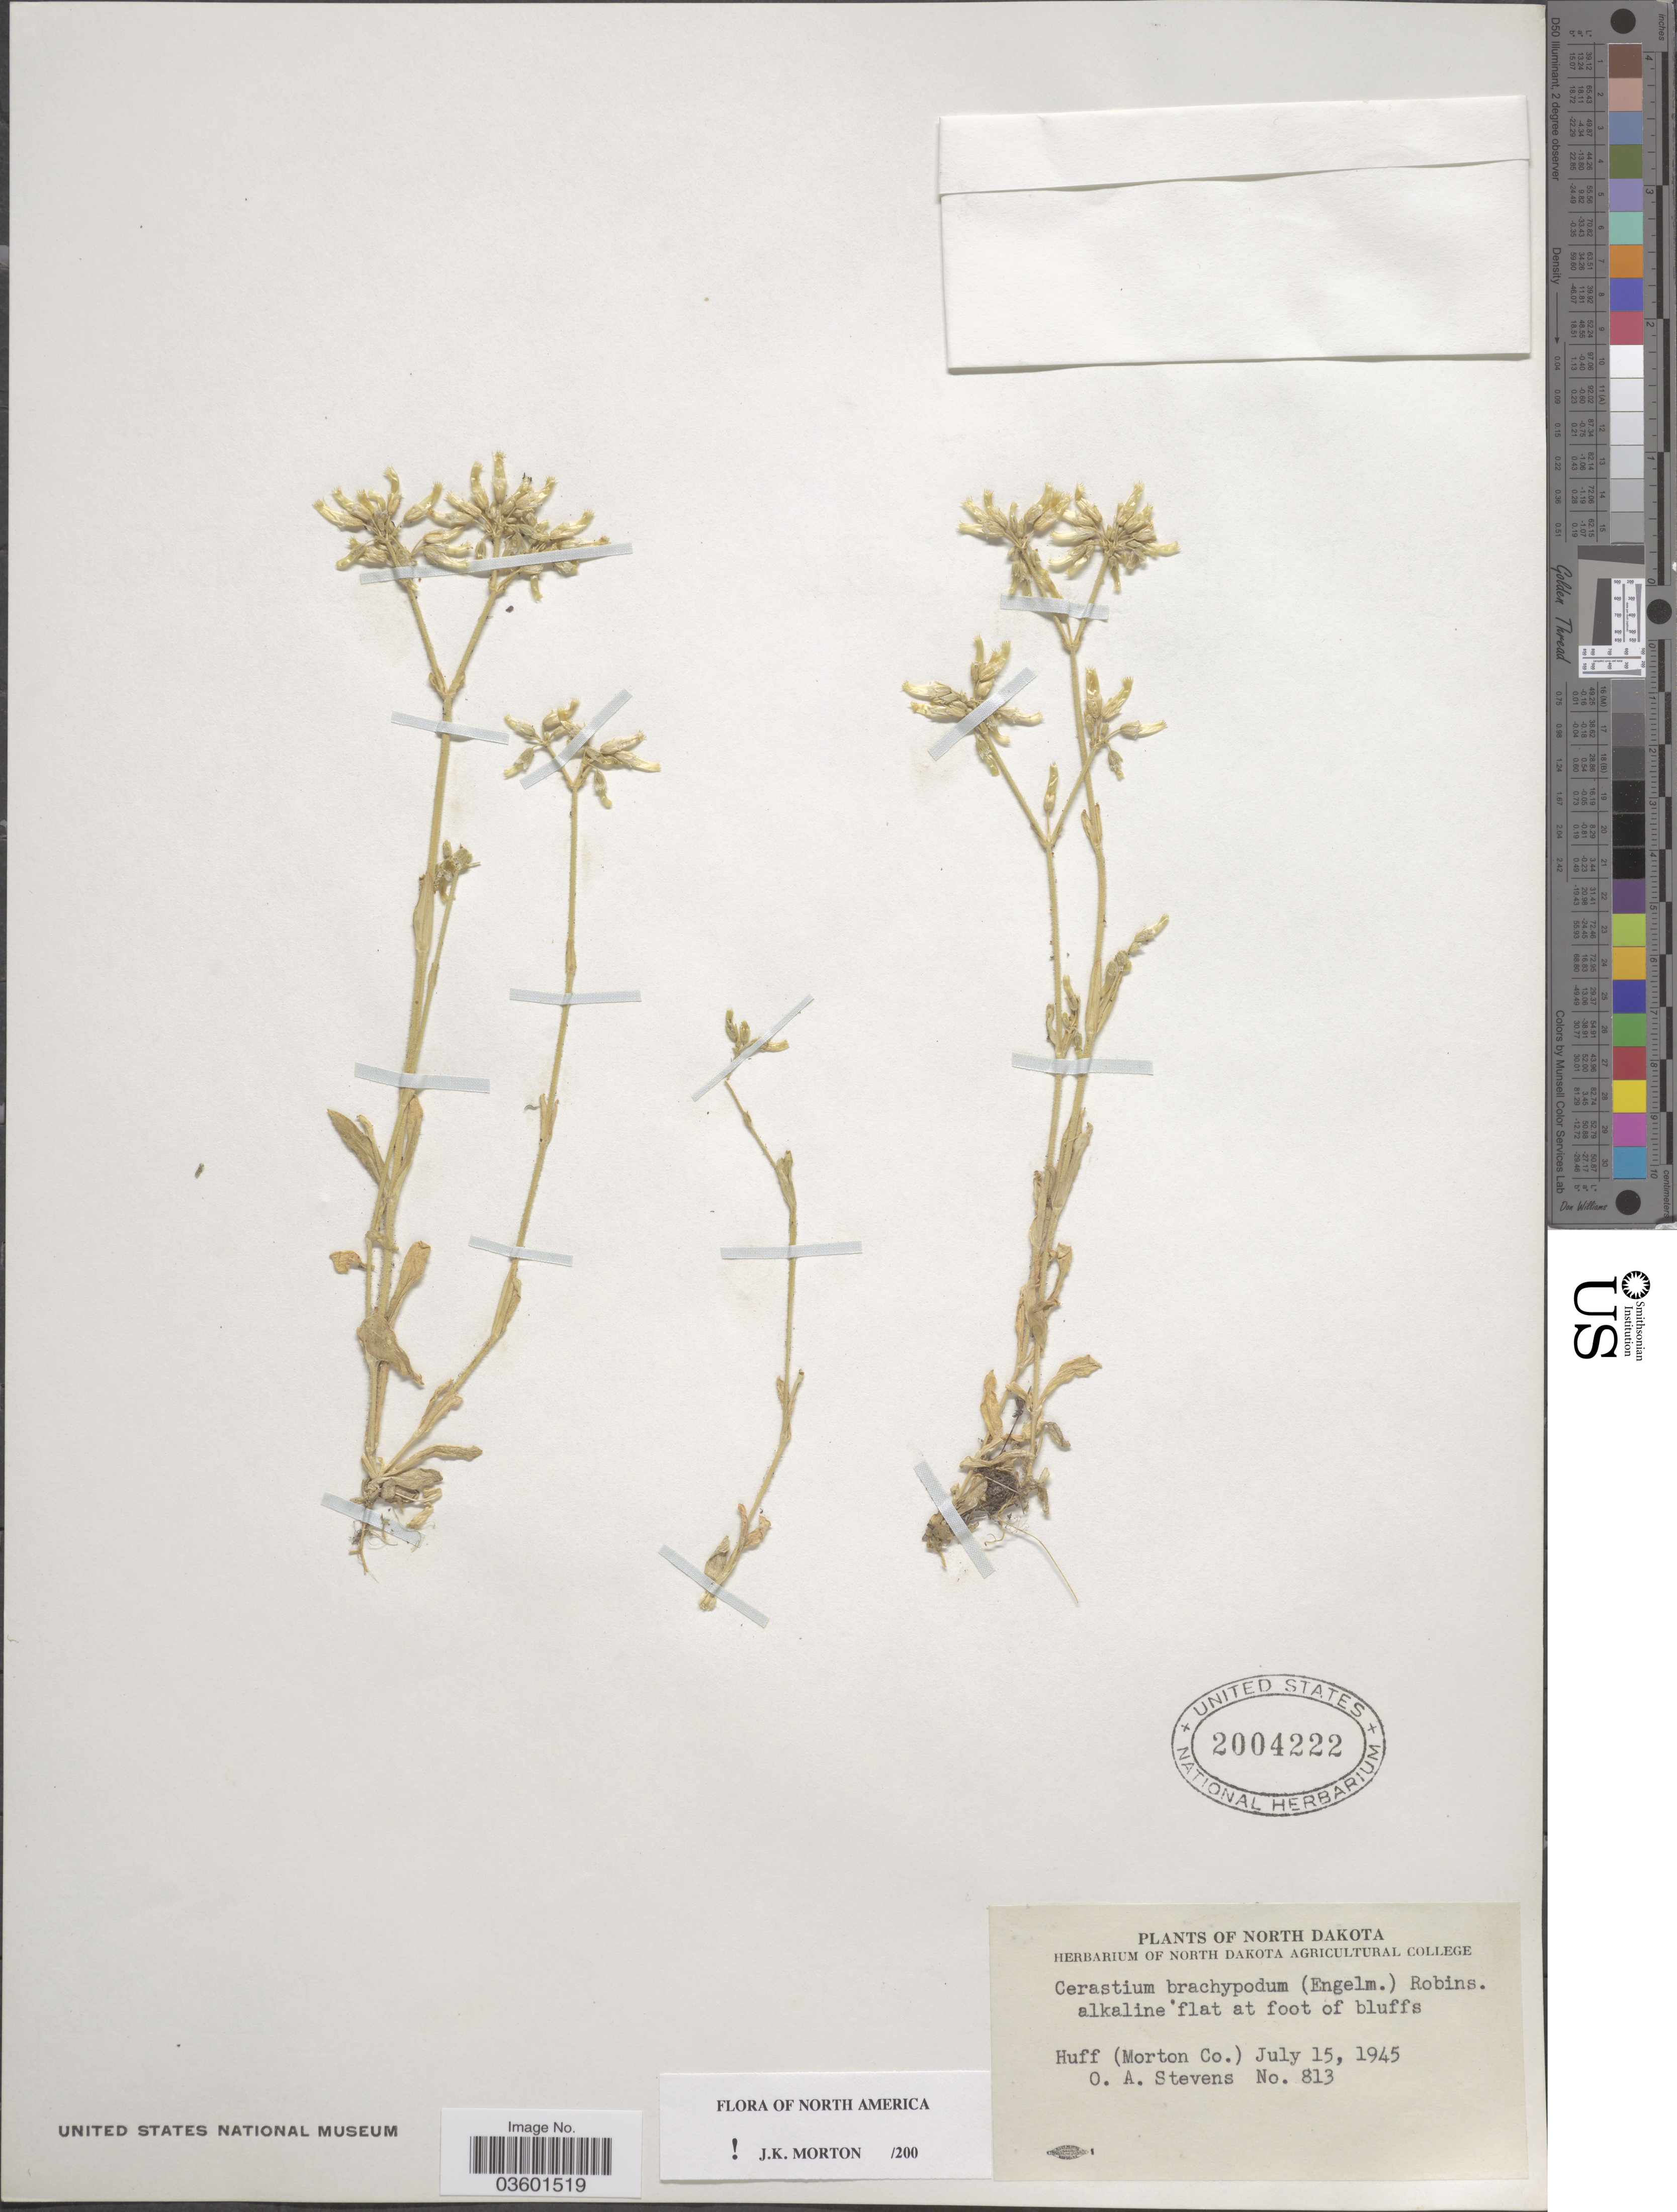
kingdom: Plantae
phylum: Tracheophyta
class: Magnoliopsida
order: Caryophyllales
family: Caryophyllaceae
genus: Cerastium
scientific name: Cerastium brachypodum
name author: (Engelm. ex A. Gray) B.L. Rob.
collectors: O. A. Stevens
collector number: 813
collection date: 1945-07-15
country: United States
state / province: North Dakota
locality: Huff (Morton Co.).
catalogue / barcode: US 2004222